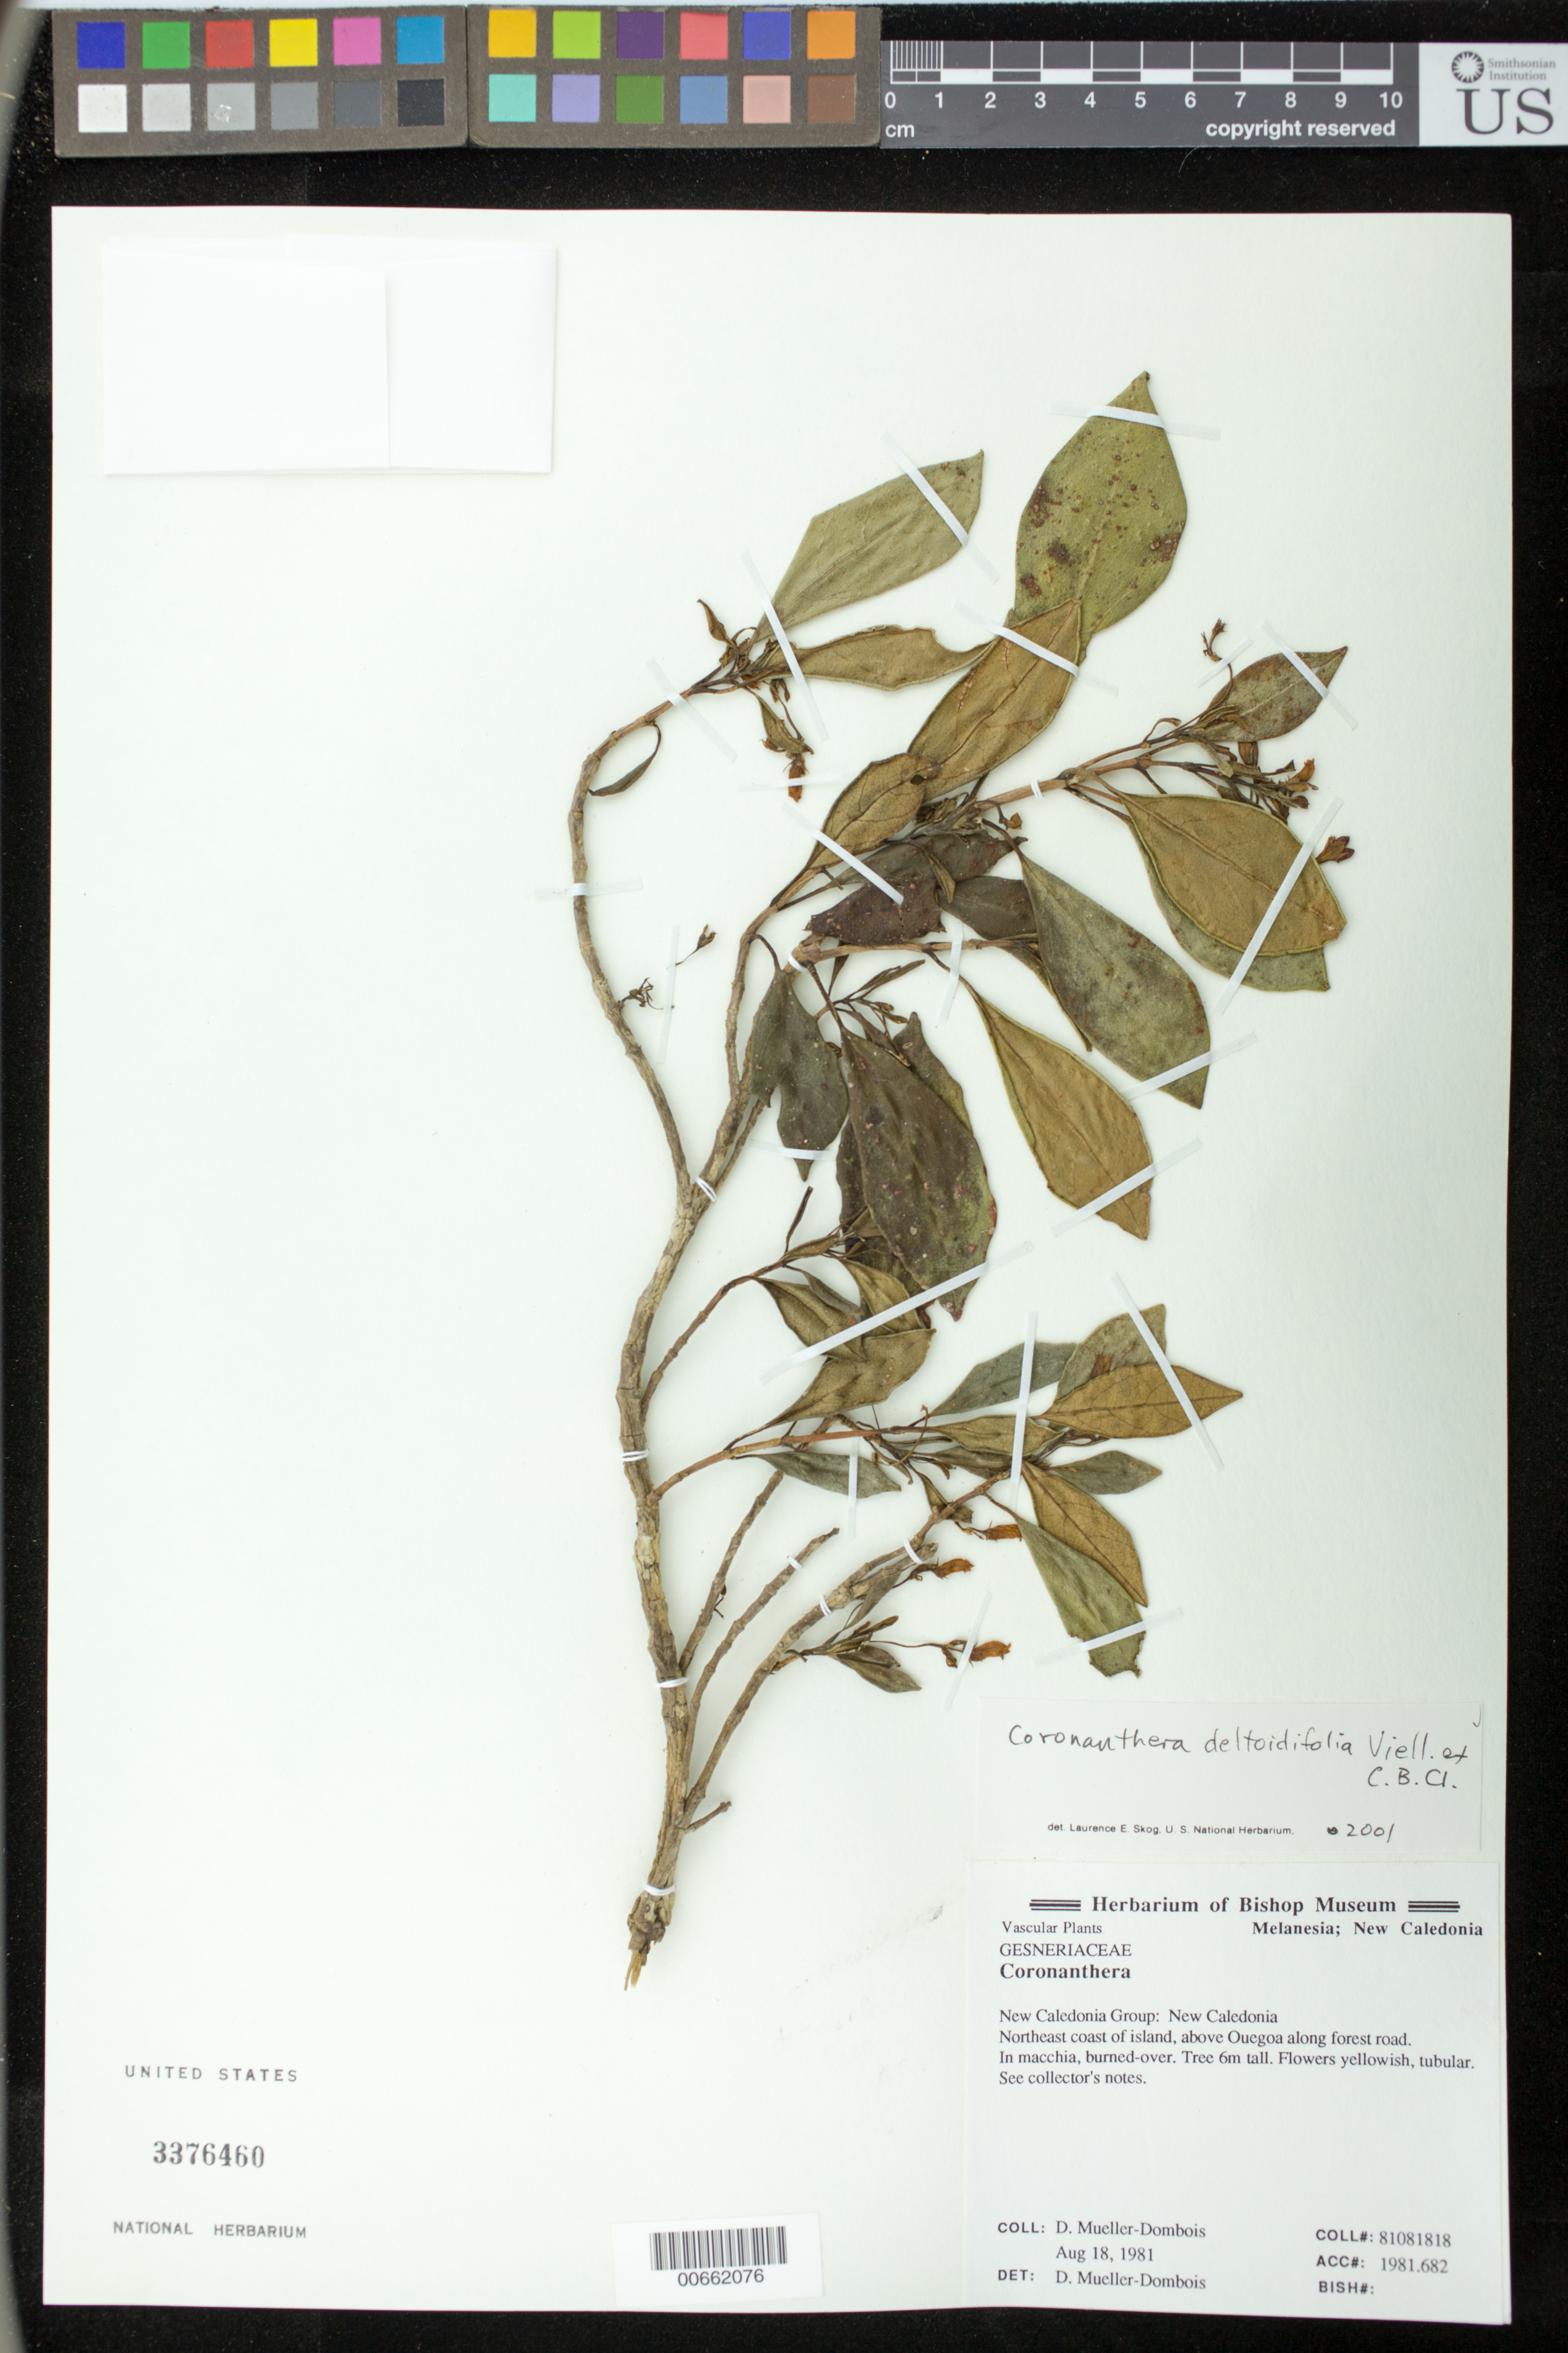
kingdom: Plantae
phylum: Tracheophyta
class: Magnoliopsida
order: Lamiales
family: Gesneriaceae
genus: Coronanthera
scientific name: Coronanthera deltoidifolia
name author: Vieill. ex C.B. Clarke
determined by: Skog, Laurence E.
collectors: D. Mueller-Dombois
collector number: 81081818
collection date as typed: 18 Aug 1981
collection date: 1981-08-18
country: New Caledonia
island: New Caledonia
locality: New Caledonia Group: New Caledonia, northeast coast of island, above Ouegoa along forest road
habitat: In macchia, burned-over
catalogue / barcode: US 3376460